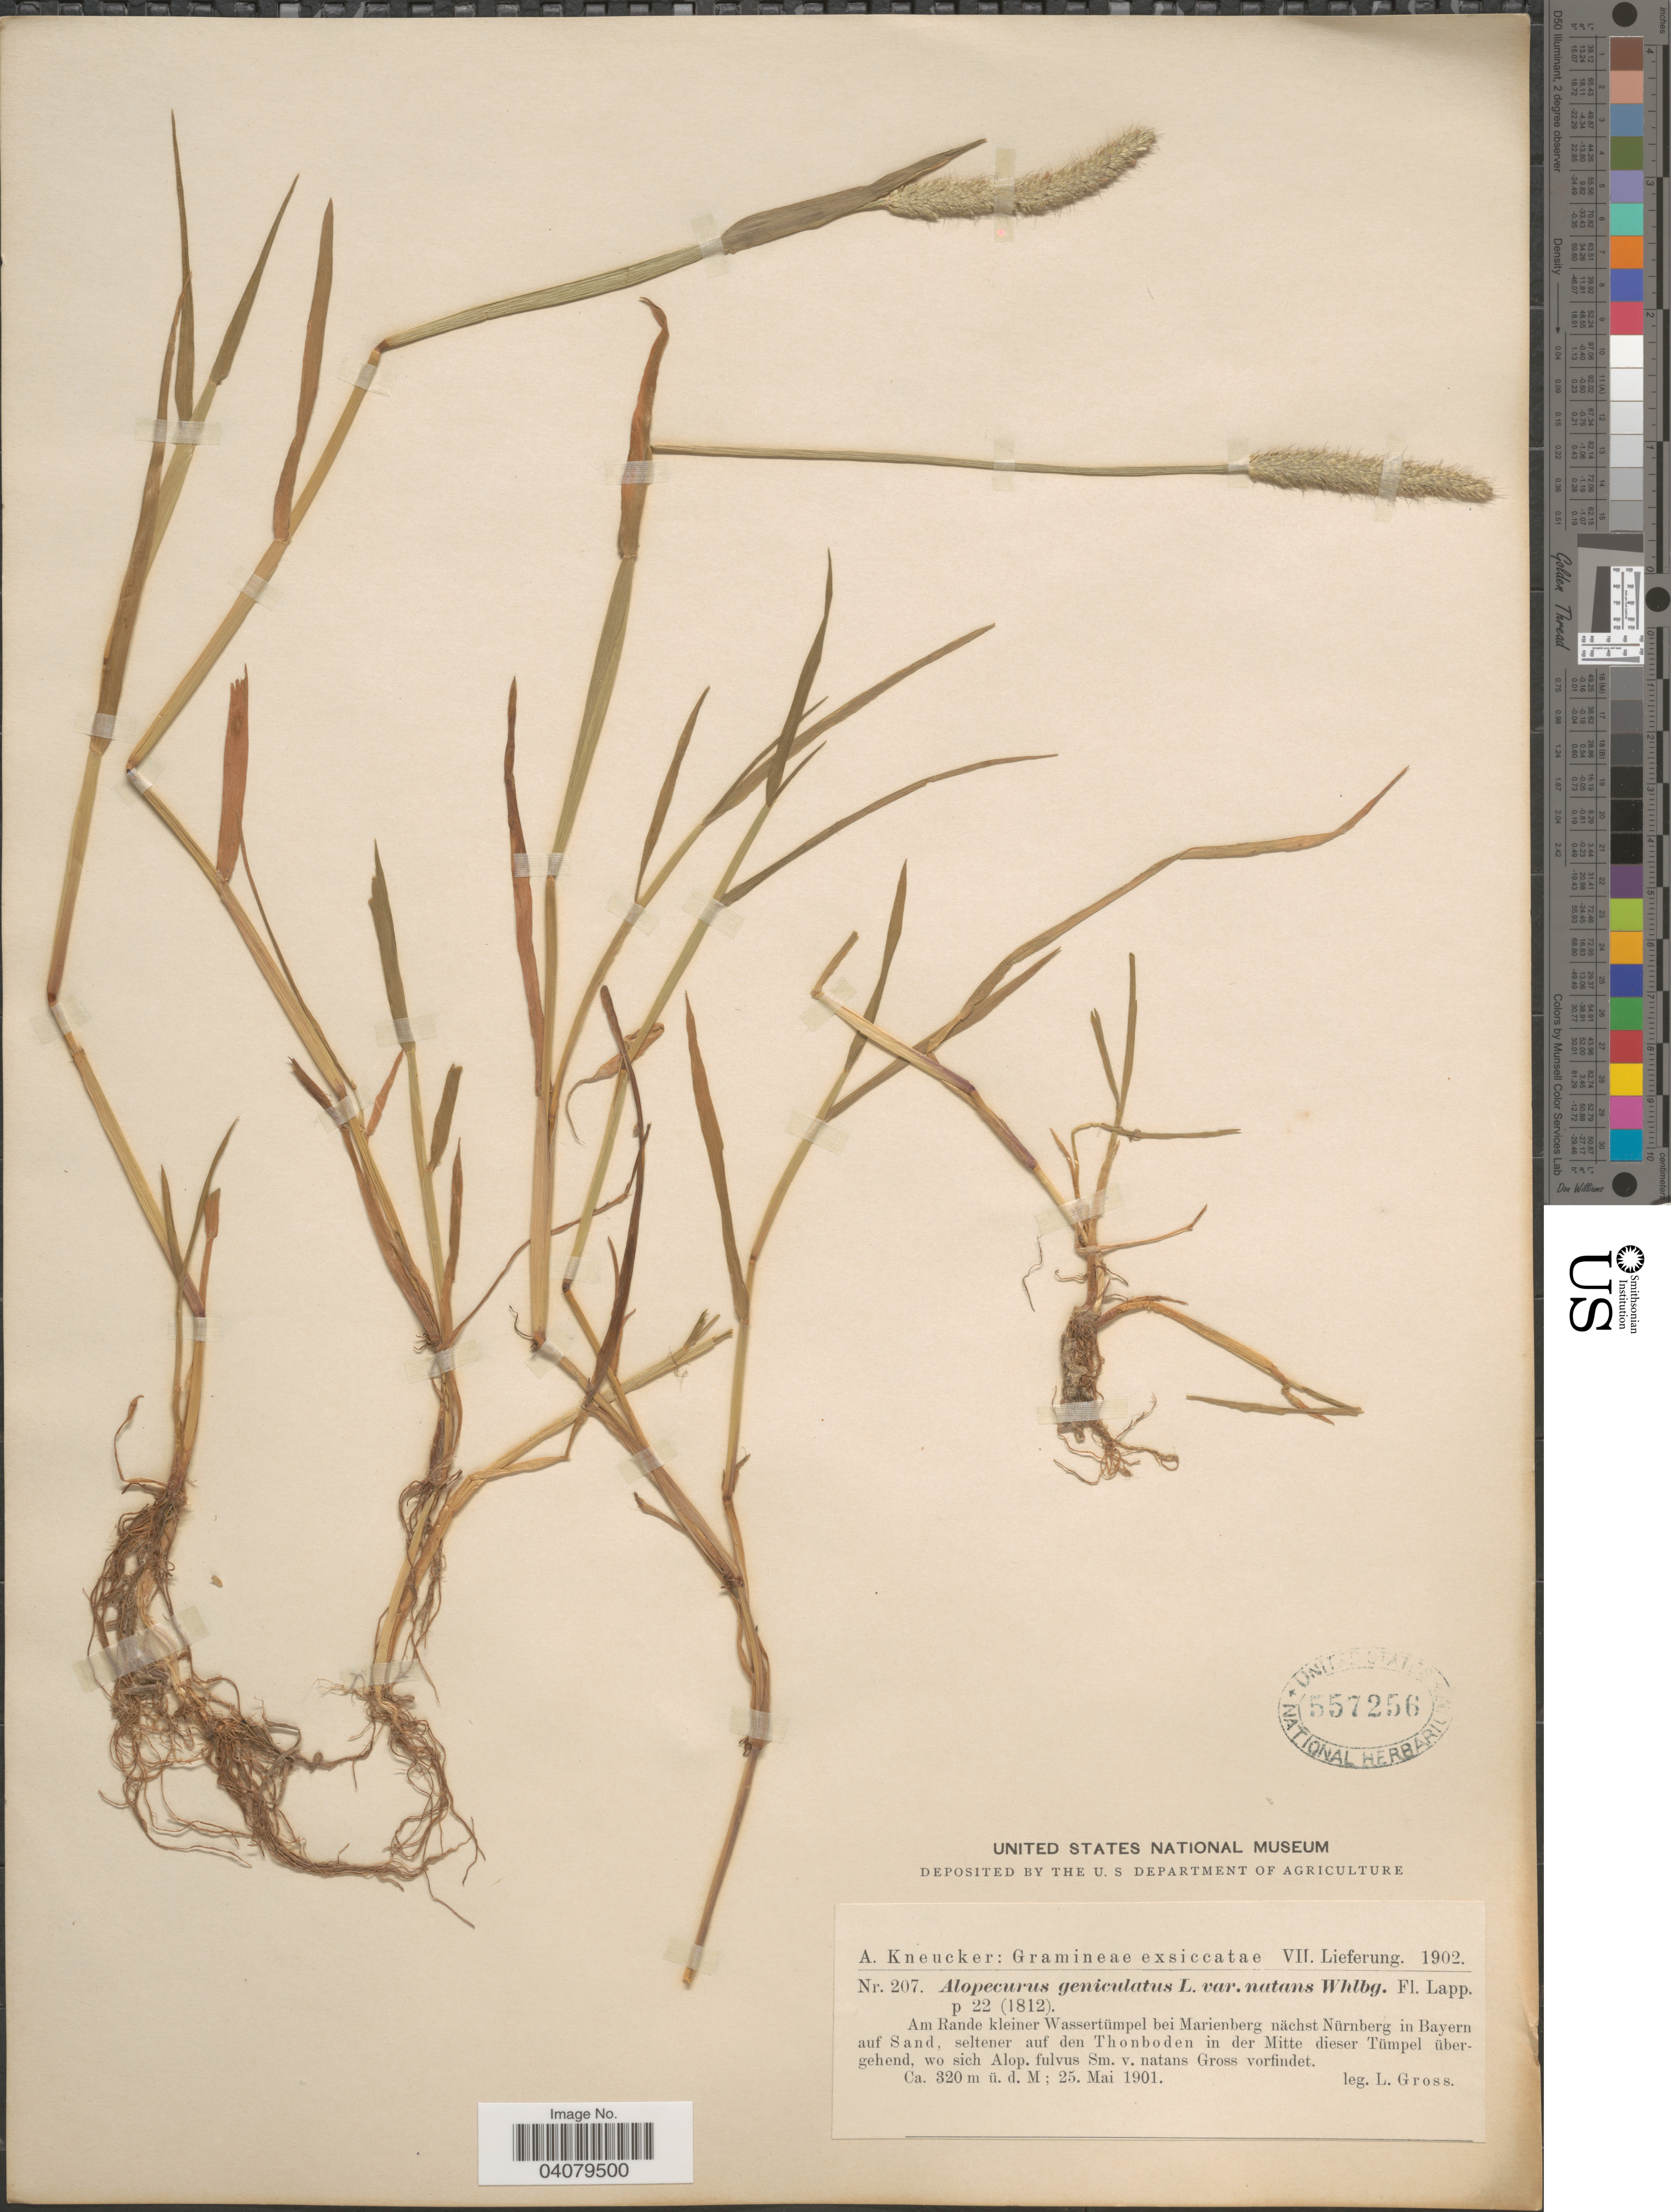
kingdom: Plantae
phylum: Tracheophyta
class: Liliopsida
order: Poales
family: Poaceae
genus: Alopecurus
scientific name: Alopecurus geniculatus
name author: L.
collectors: L. Gross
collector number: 207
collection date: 1901-05-25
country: Germany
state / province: Bayern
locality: Am Rande kleiner Wassertümpel bei Marienberg nächst Nürnberg in Bayern auf Sand, seltener auf den Thonboden in der Mitte dieser Tümpel übergehend.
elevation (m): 320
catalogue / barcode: US 557256